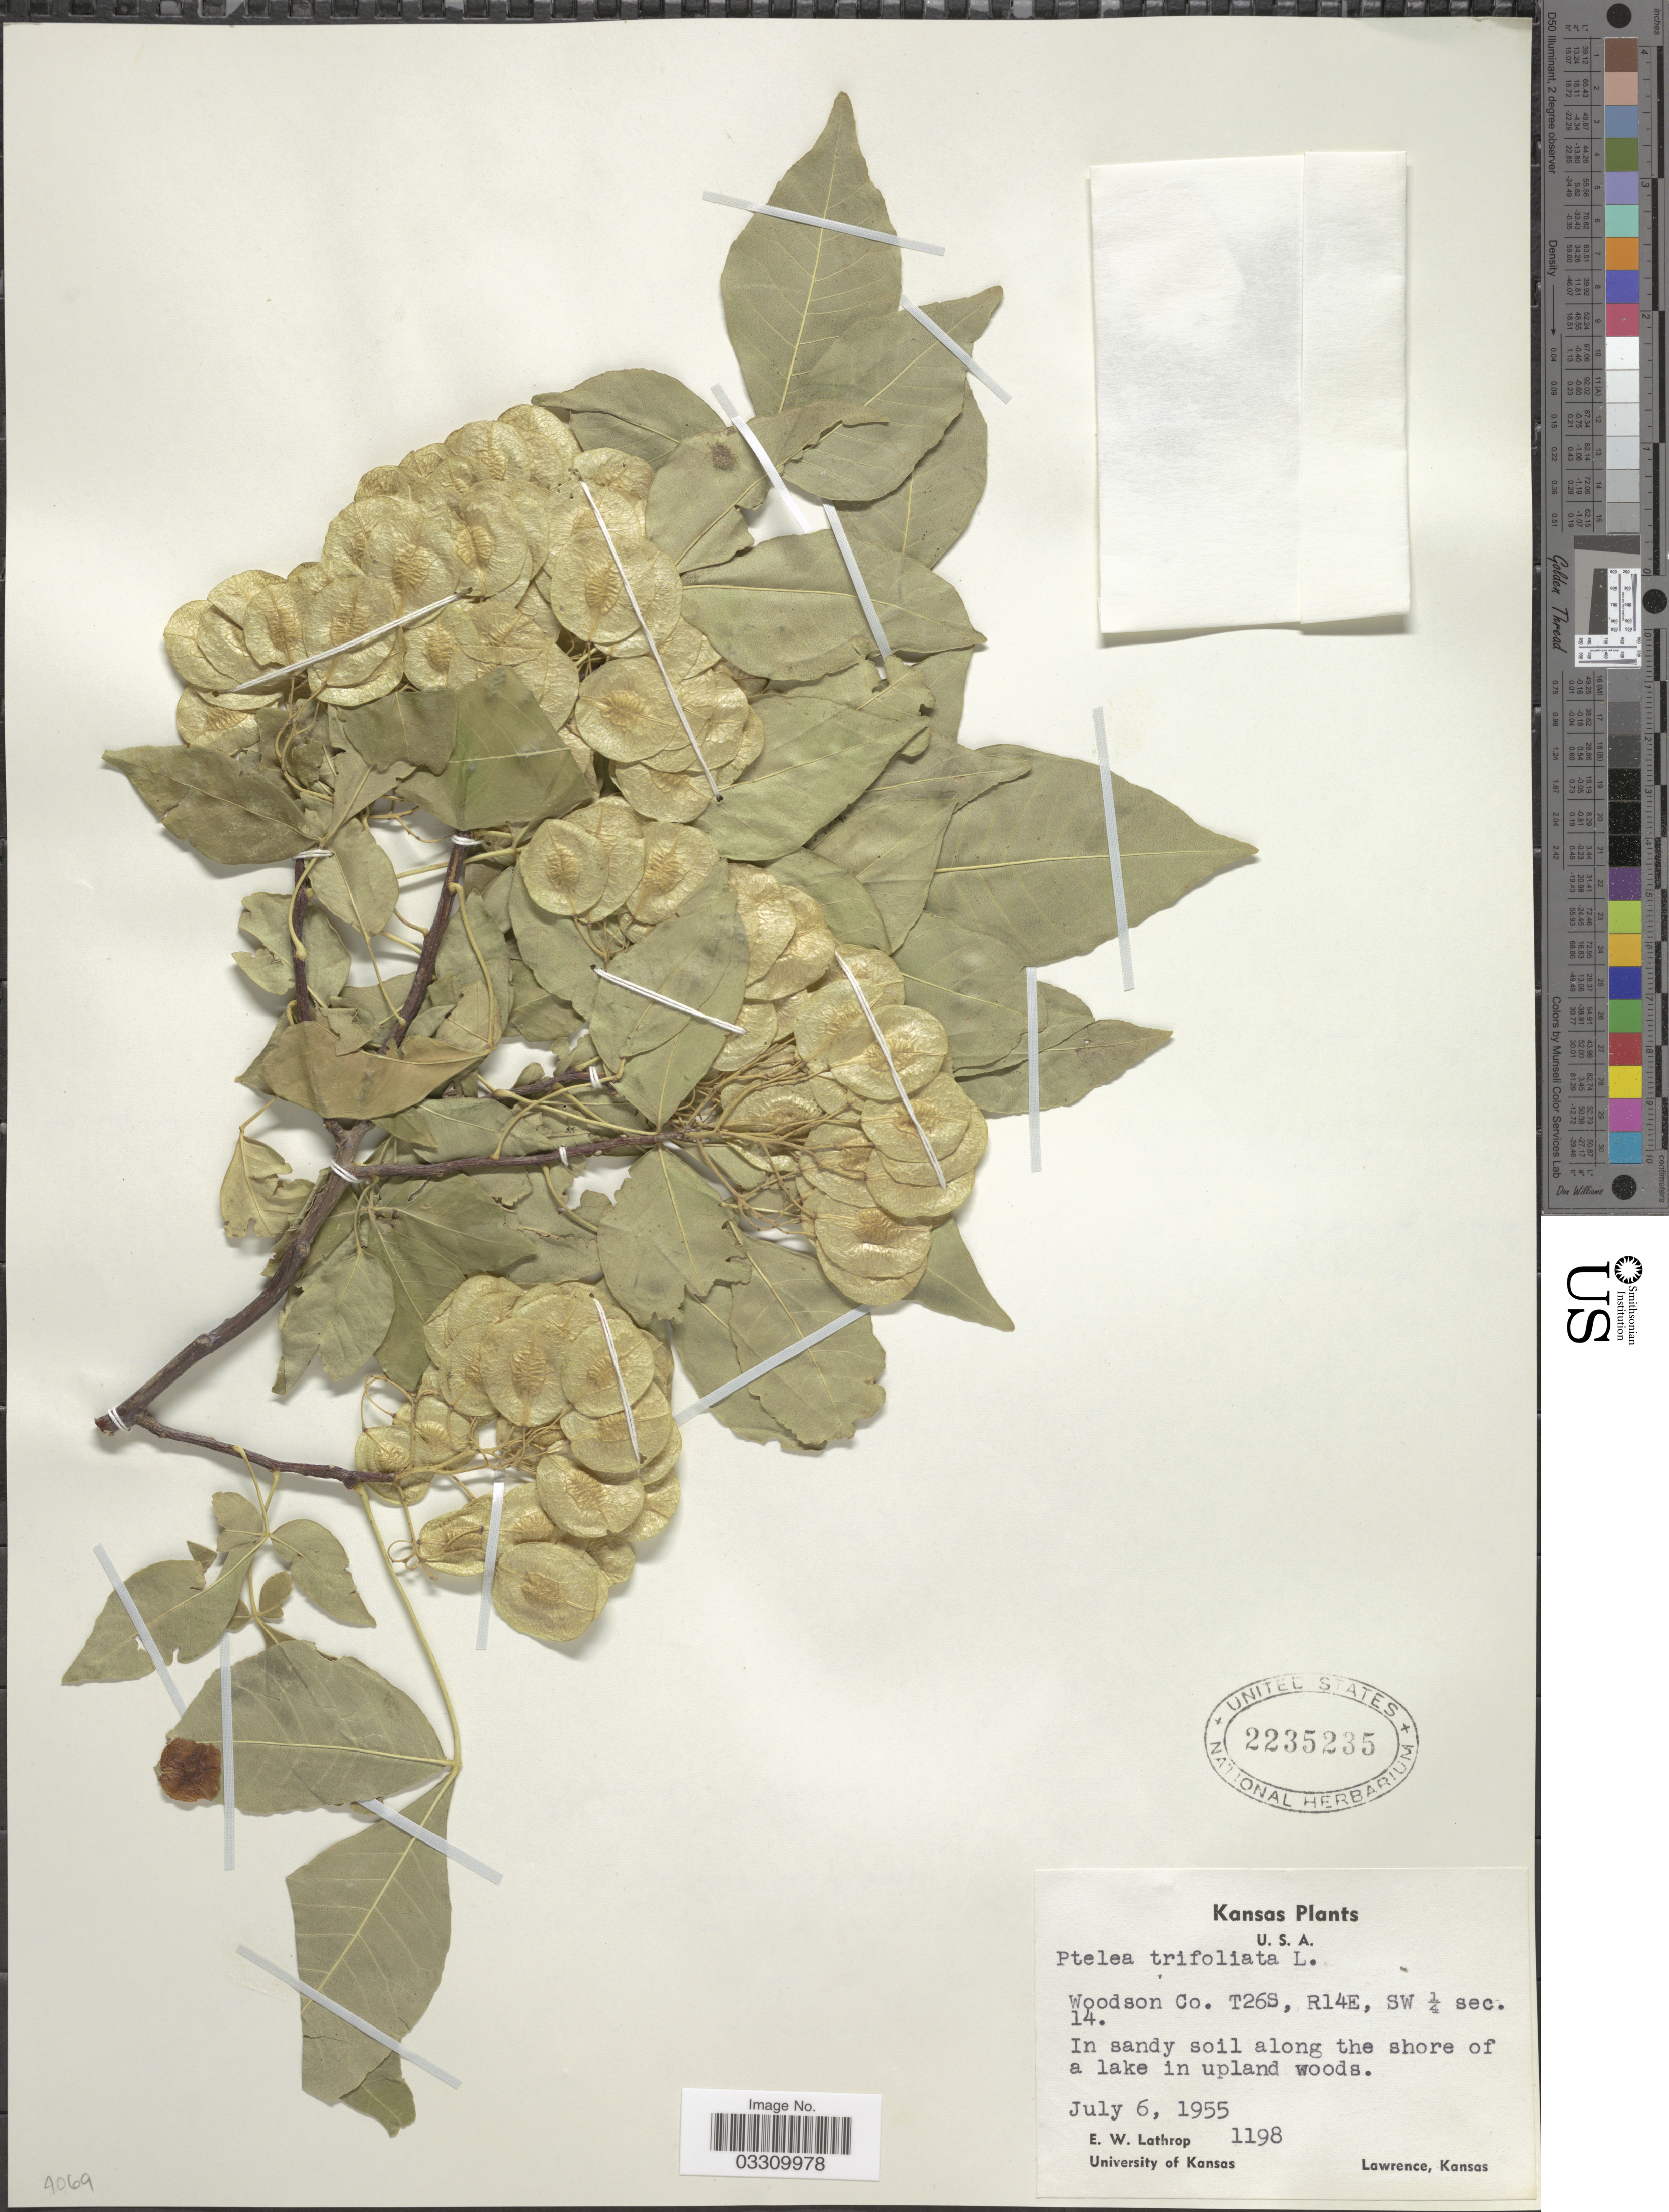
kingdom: Plantae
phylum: Tracheophyta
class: Magnoliopsida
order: Sapindales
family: Rutaceae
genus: Ptelea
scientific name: Ptelea trifoliata subsp. trifoliata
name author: L.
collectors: E. W. Lathrop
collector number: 1198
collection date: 1955-07-06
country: United States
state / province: Kansas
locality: Woodson Co. T26S, R14E, SW ¼ sec. 14.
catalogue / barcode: US 2235235